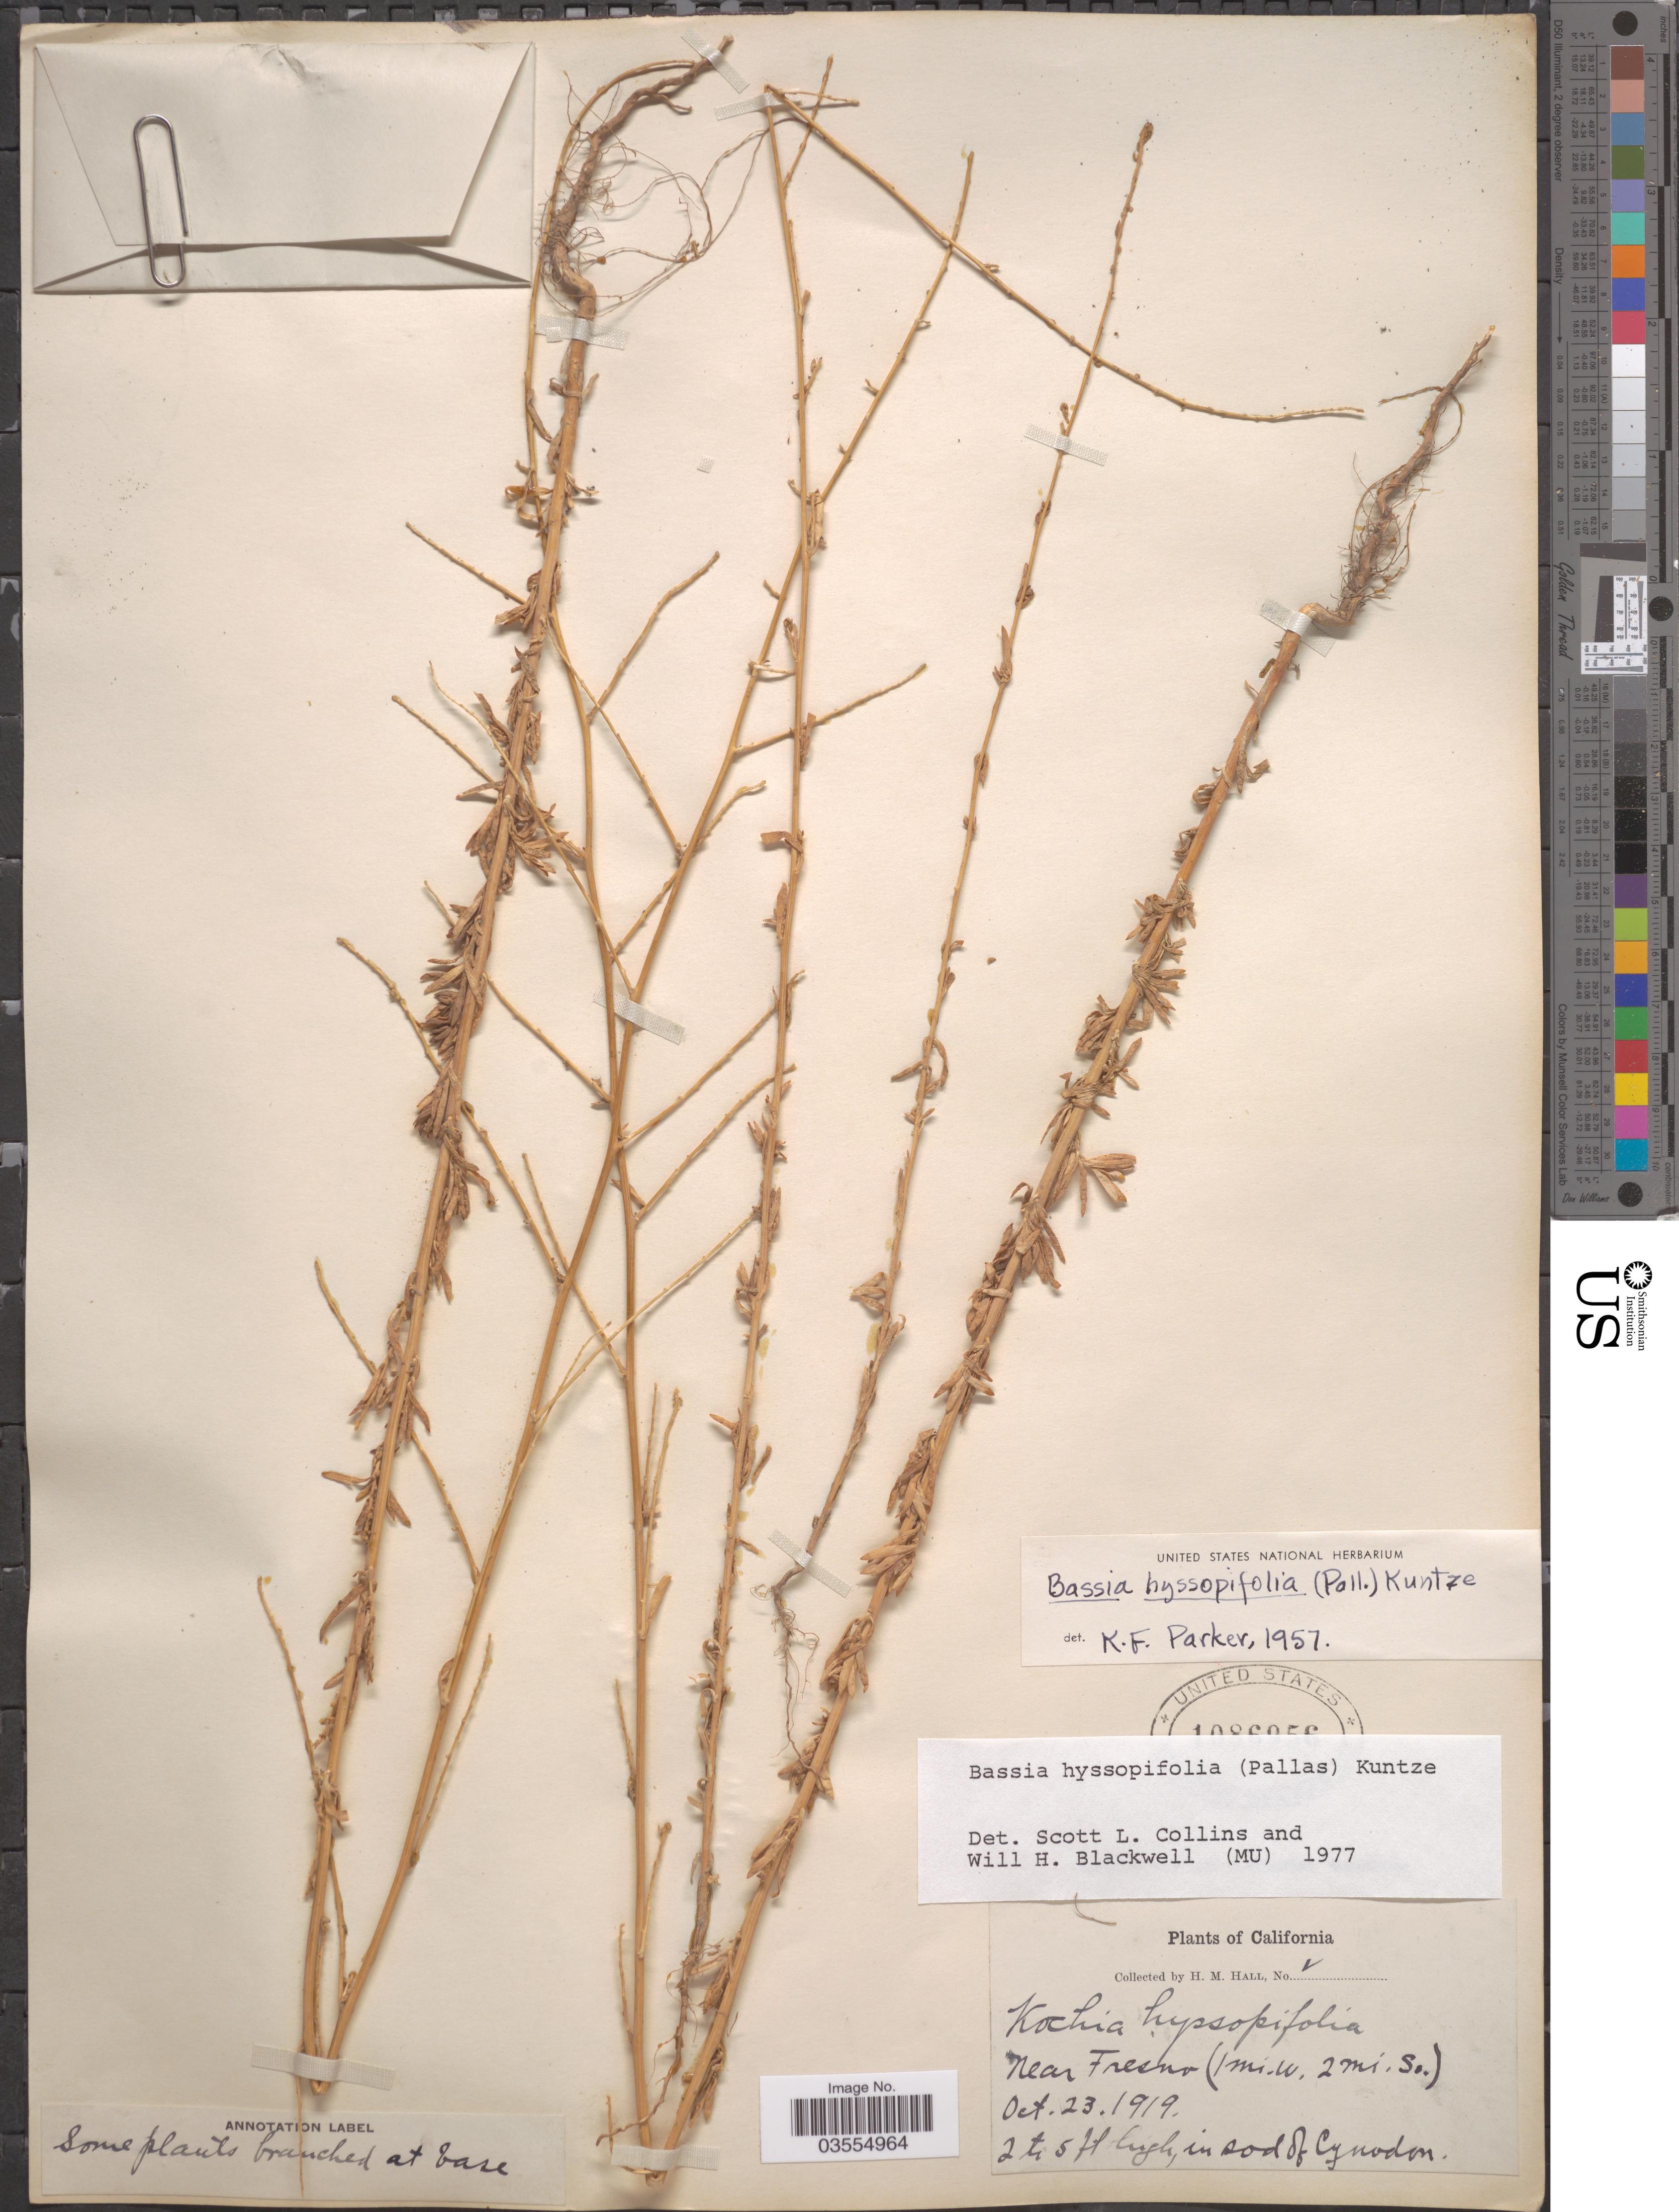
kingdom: Plantae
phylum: Tracheophyta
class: Magnoliopsida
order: Caryophyllales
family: Amaranthaceae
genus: Bassia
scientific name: Bassia hyssopifolia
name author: (Pall.) Kuntze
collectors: H. M. Hall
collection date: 1919-10-23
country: United States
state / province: California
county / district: Fresno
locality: Near Fresno (1 mi. w. 2 mi. S.).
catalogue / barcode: US 1086056